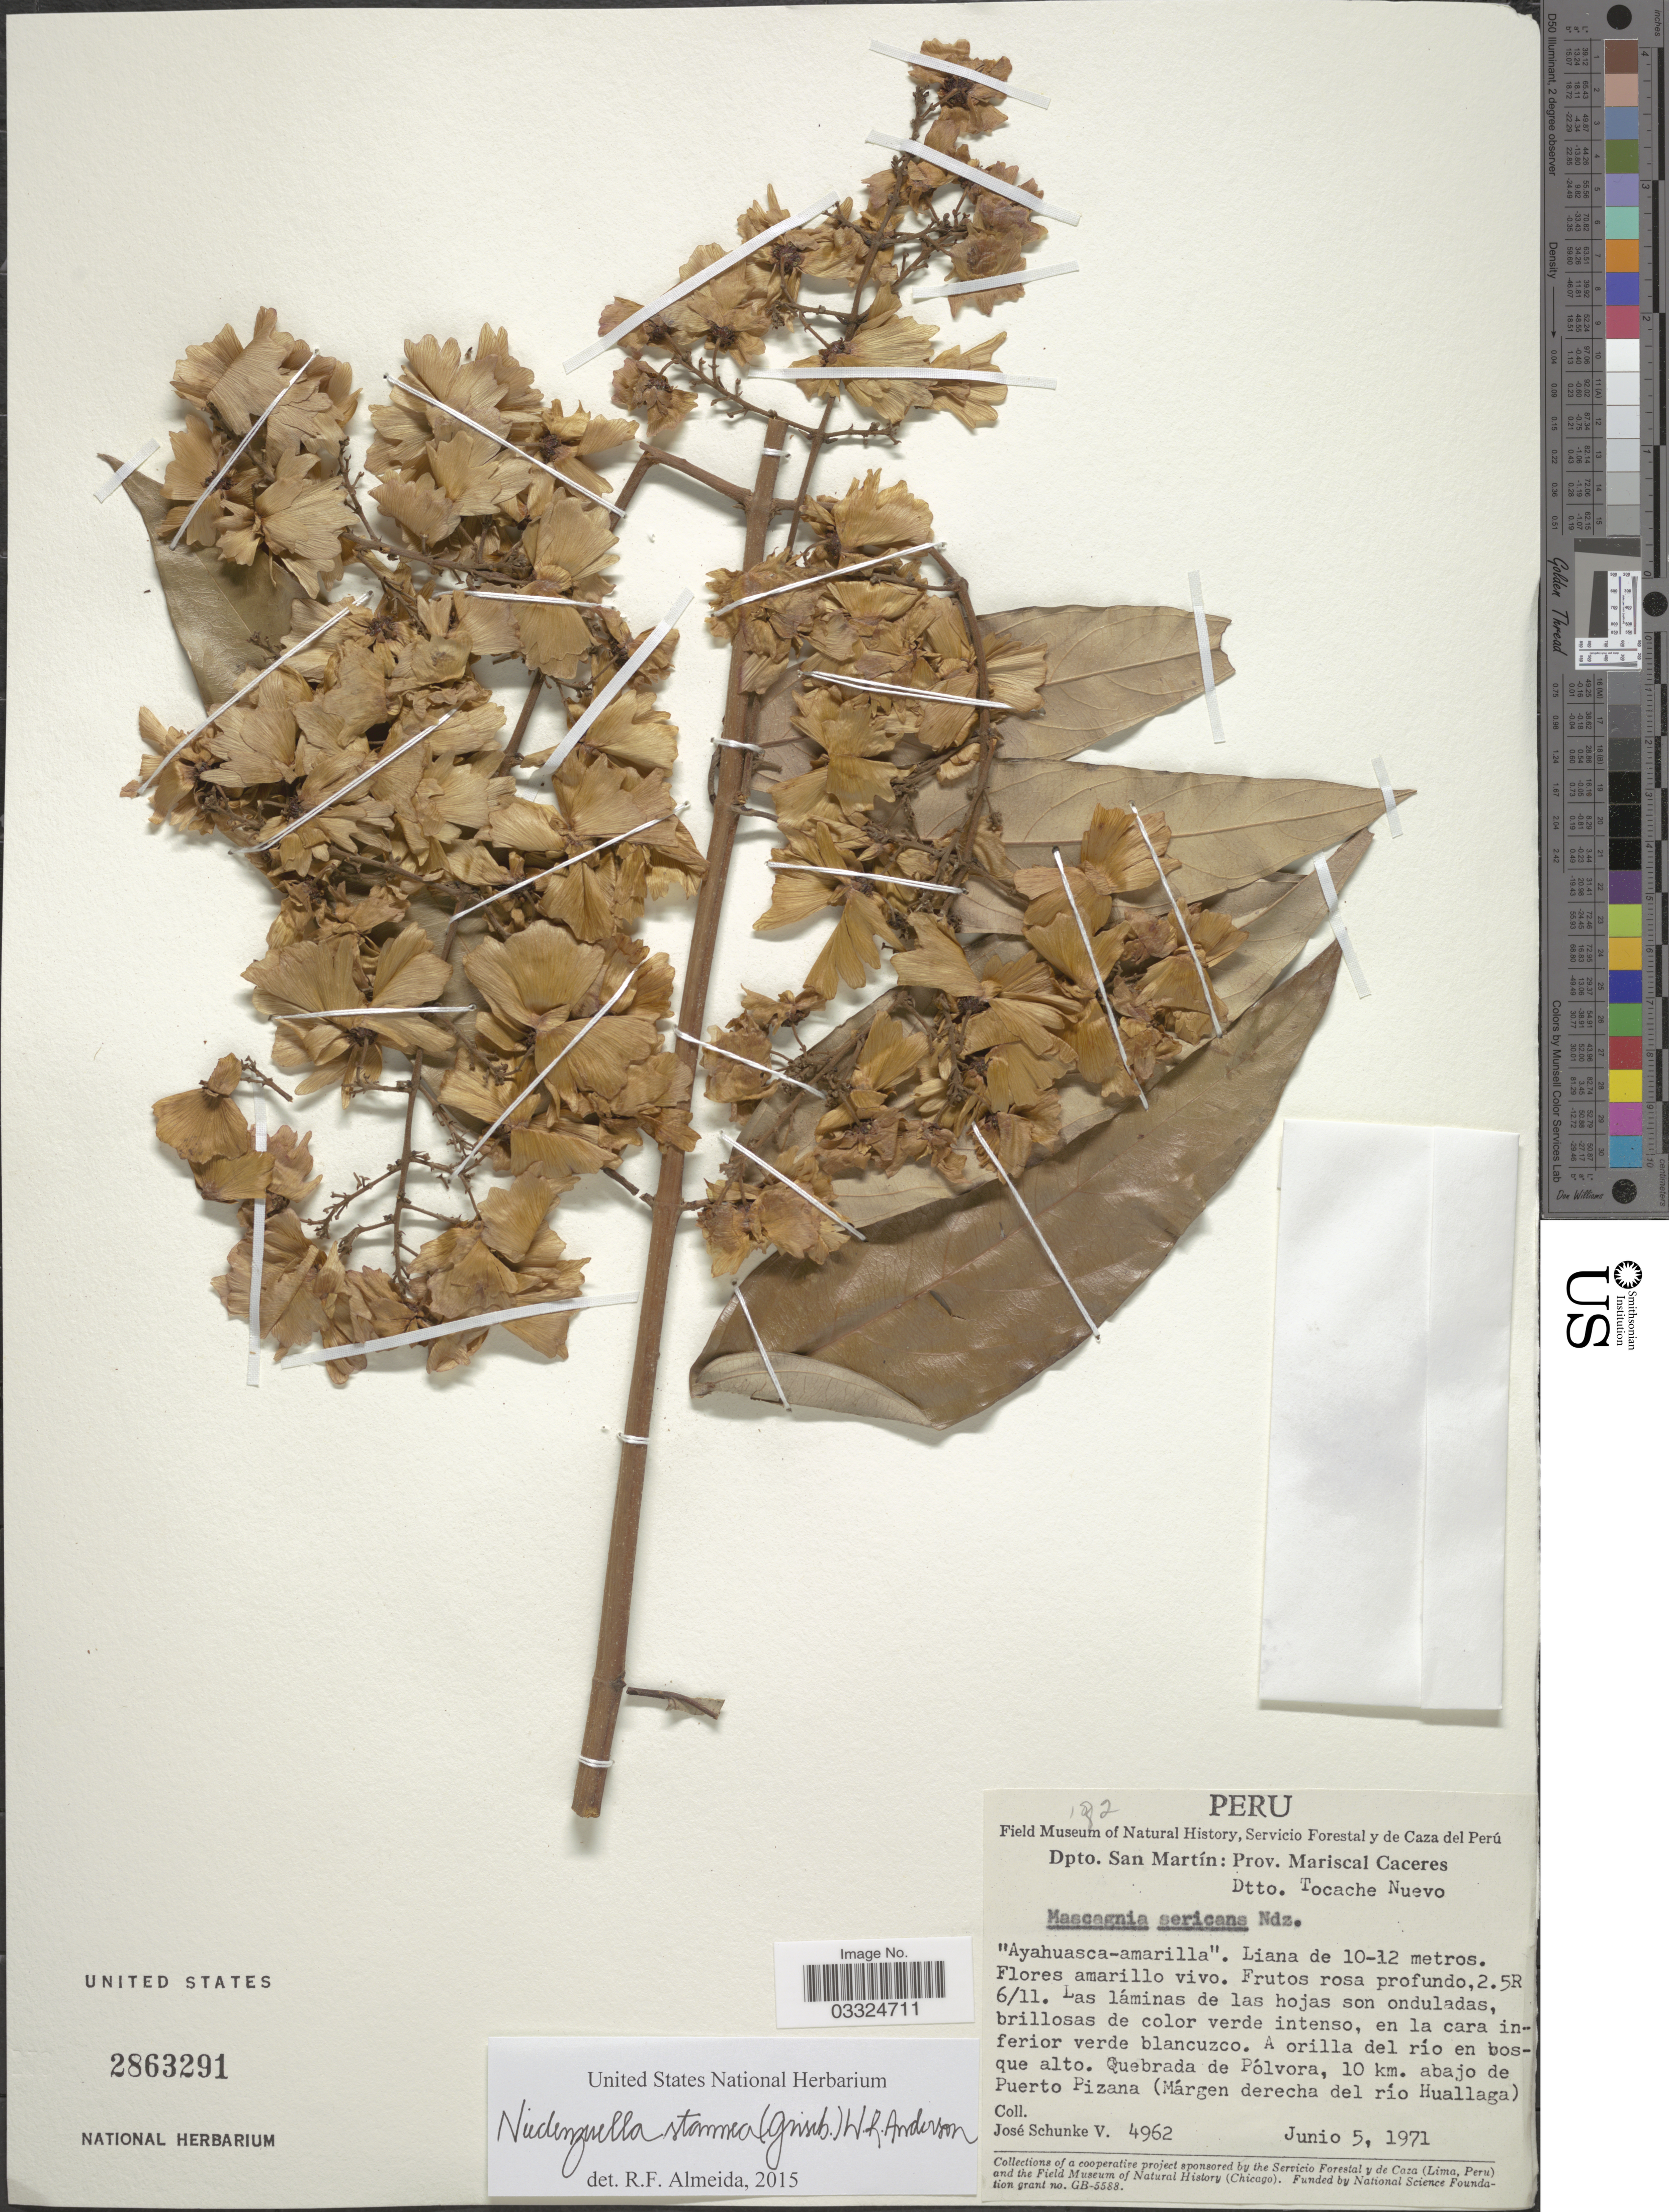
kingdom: Plantae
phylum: Tracheophyta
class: Magnoliopsida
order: Malpighiales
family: Malpighiaceae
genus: Niedenzuella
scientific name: Niedenzuella stannea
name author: (Griseb.) W.R. Anderson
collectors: J. Schunke Vigo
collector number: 4962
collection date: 1971-06-05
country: Peru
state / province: San Martín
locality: Dpto. San Martín: Prov. Mariscal Caceres. Dtto. Tocache Nuevo. A orilla del río en bosque alto. Quebrada de Pólvora, 10 km. abajo de Puerto Pizana (Márgen derecha del río Huallaga).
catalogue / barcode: US 2863291